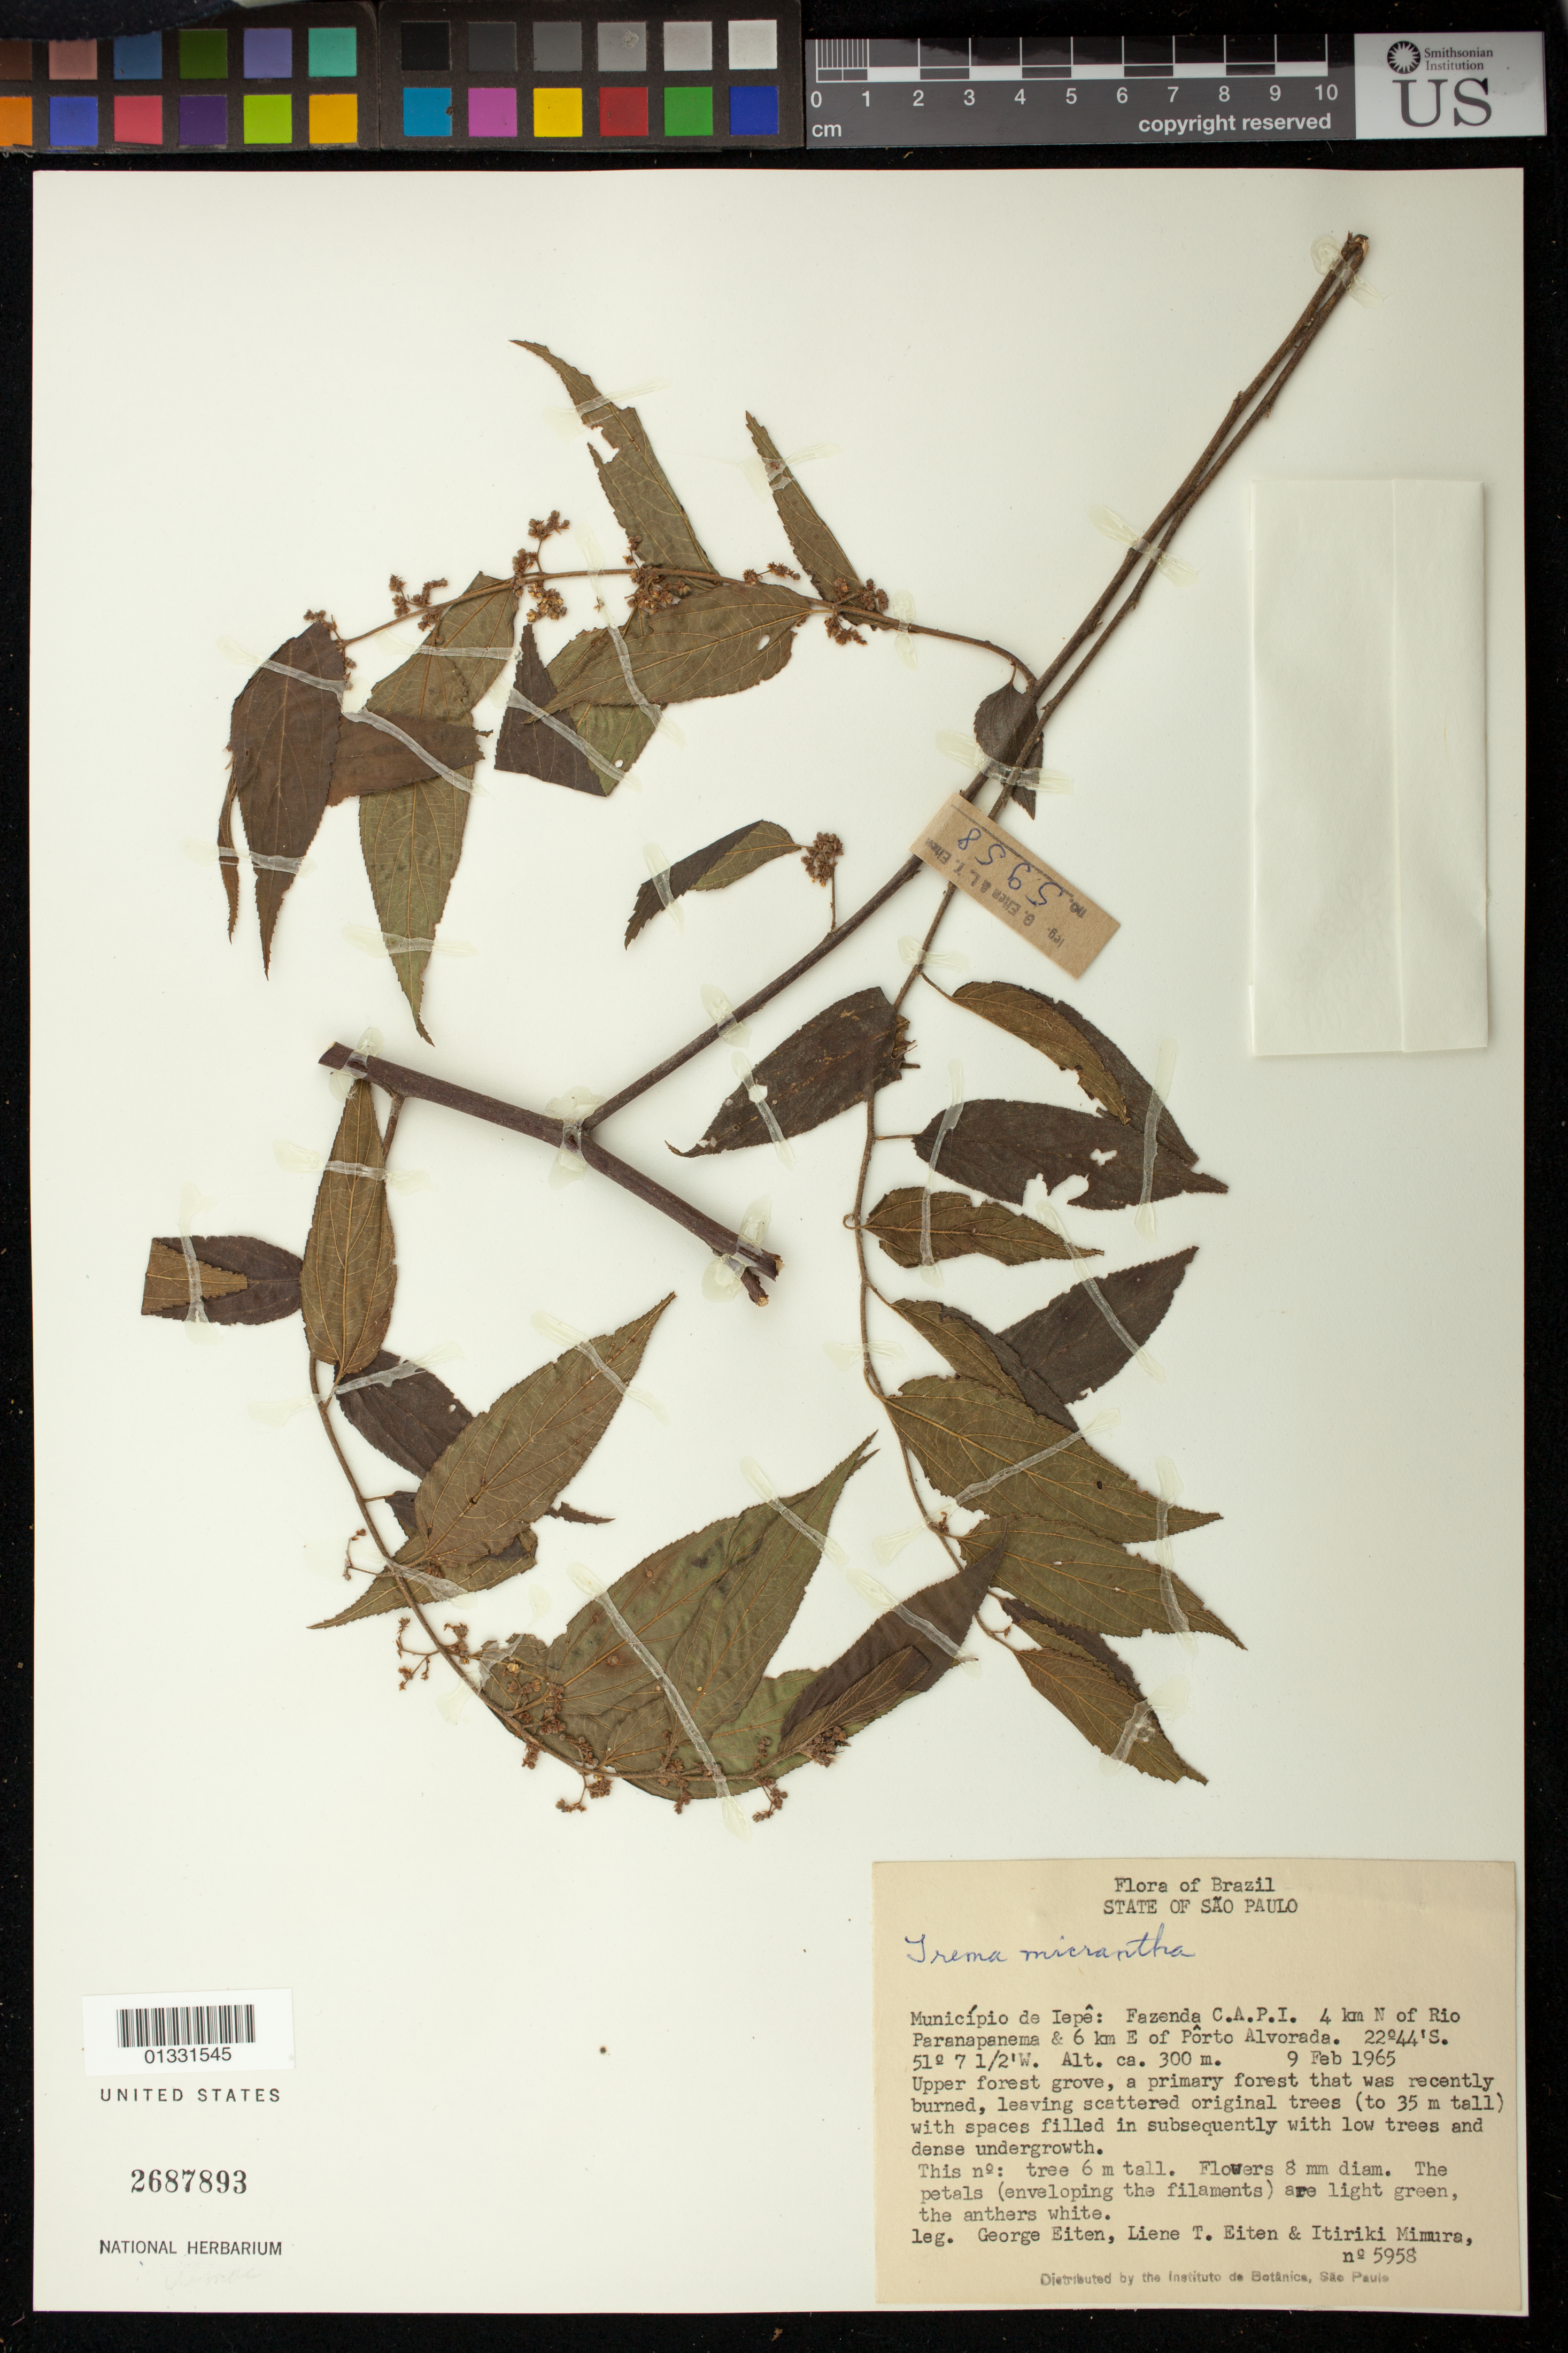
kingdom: Plantae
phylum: Tracheophyta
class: Magnoliopsida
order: Rosales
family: Cannabaceae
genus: Trema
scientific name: Trema micranthum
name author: (L.) Blume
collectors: G. Eiten, L. T. Eiten & I. Mimura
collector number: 5958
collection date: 1965-02-09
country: Brazil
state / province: São Paulo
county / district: Iepê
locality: Fazenda C.A.P.I. 4 Km N of Rio Paranapanema e 6 Km E of Porto Alvorada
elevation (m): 300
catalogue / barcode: US 2687893